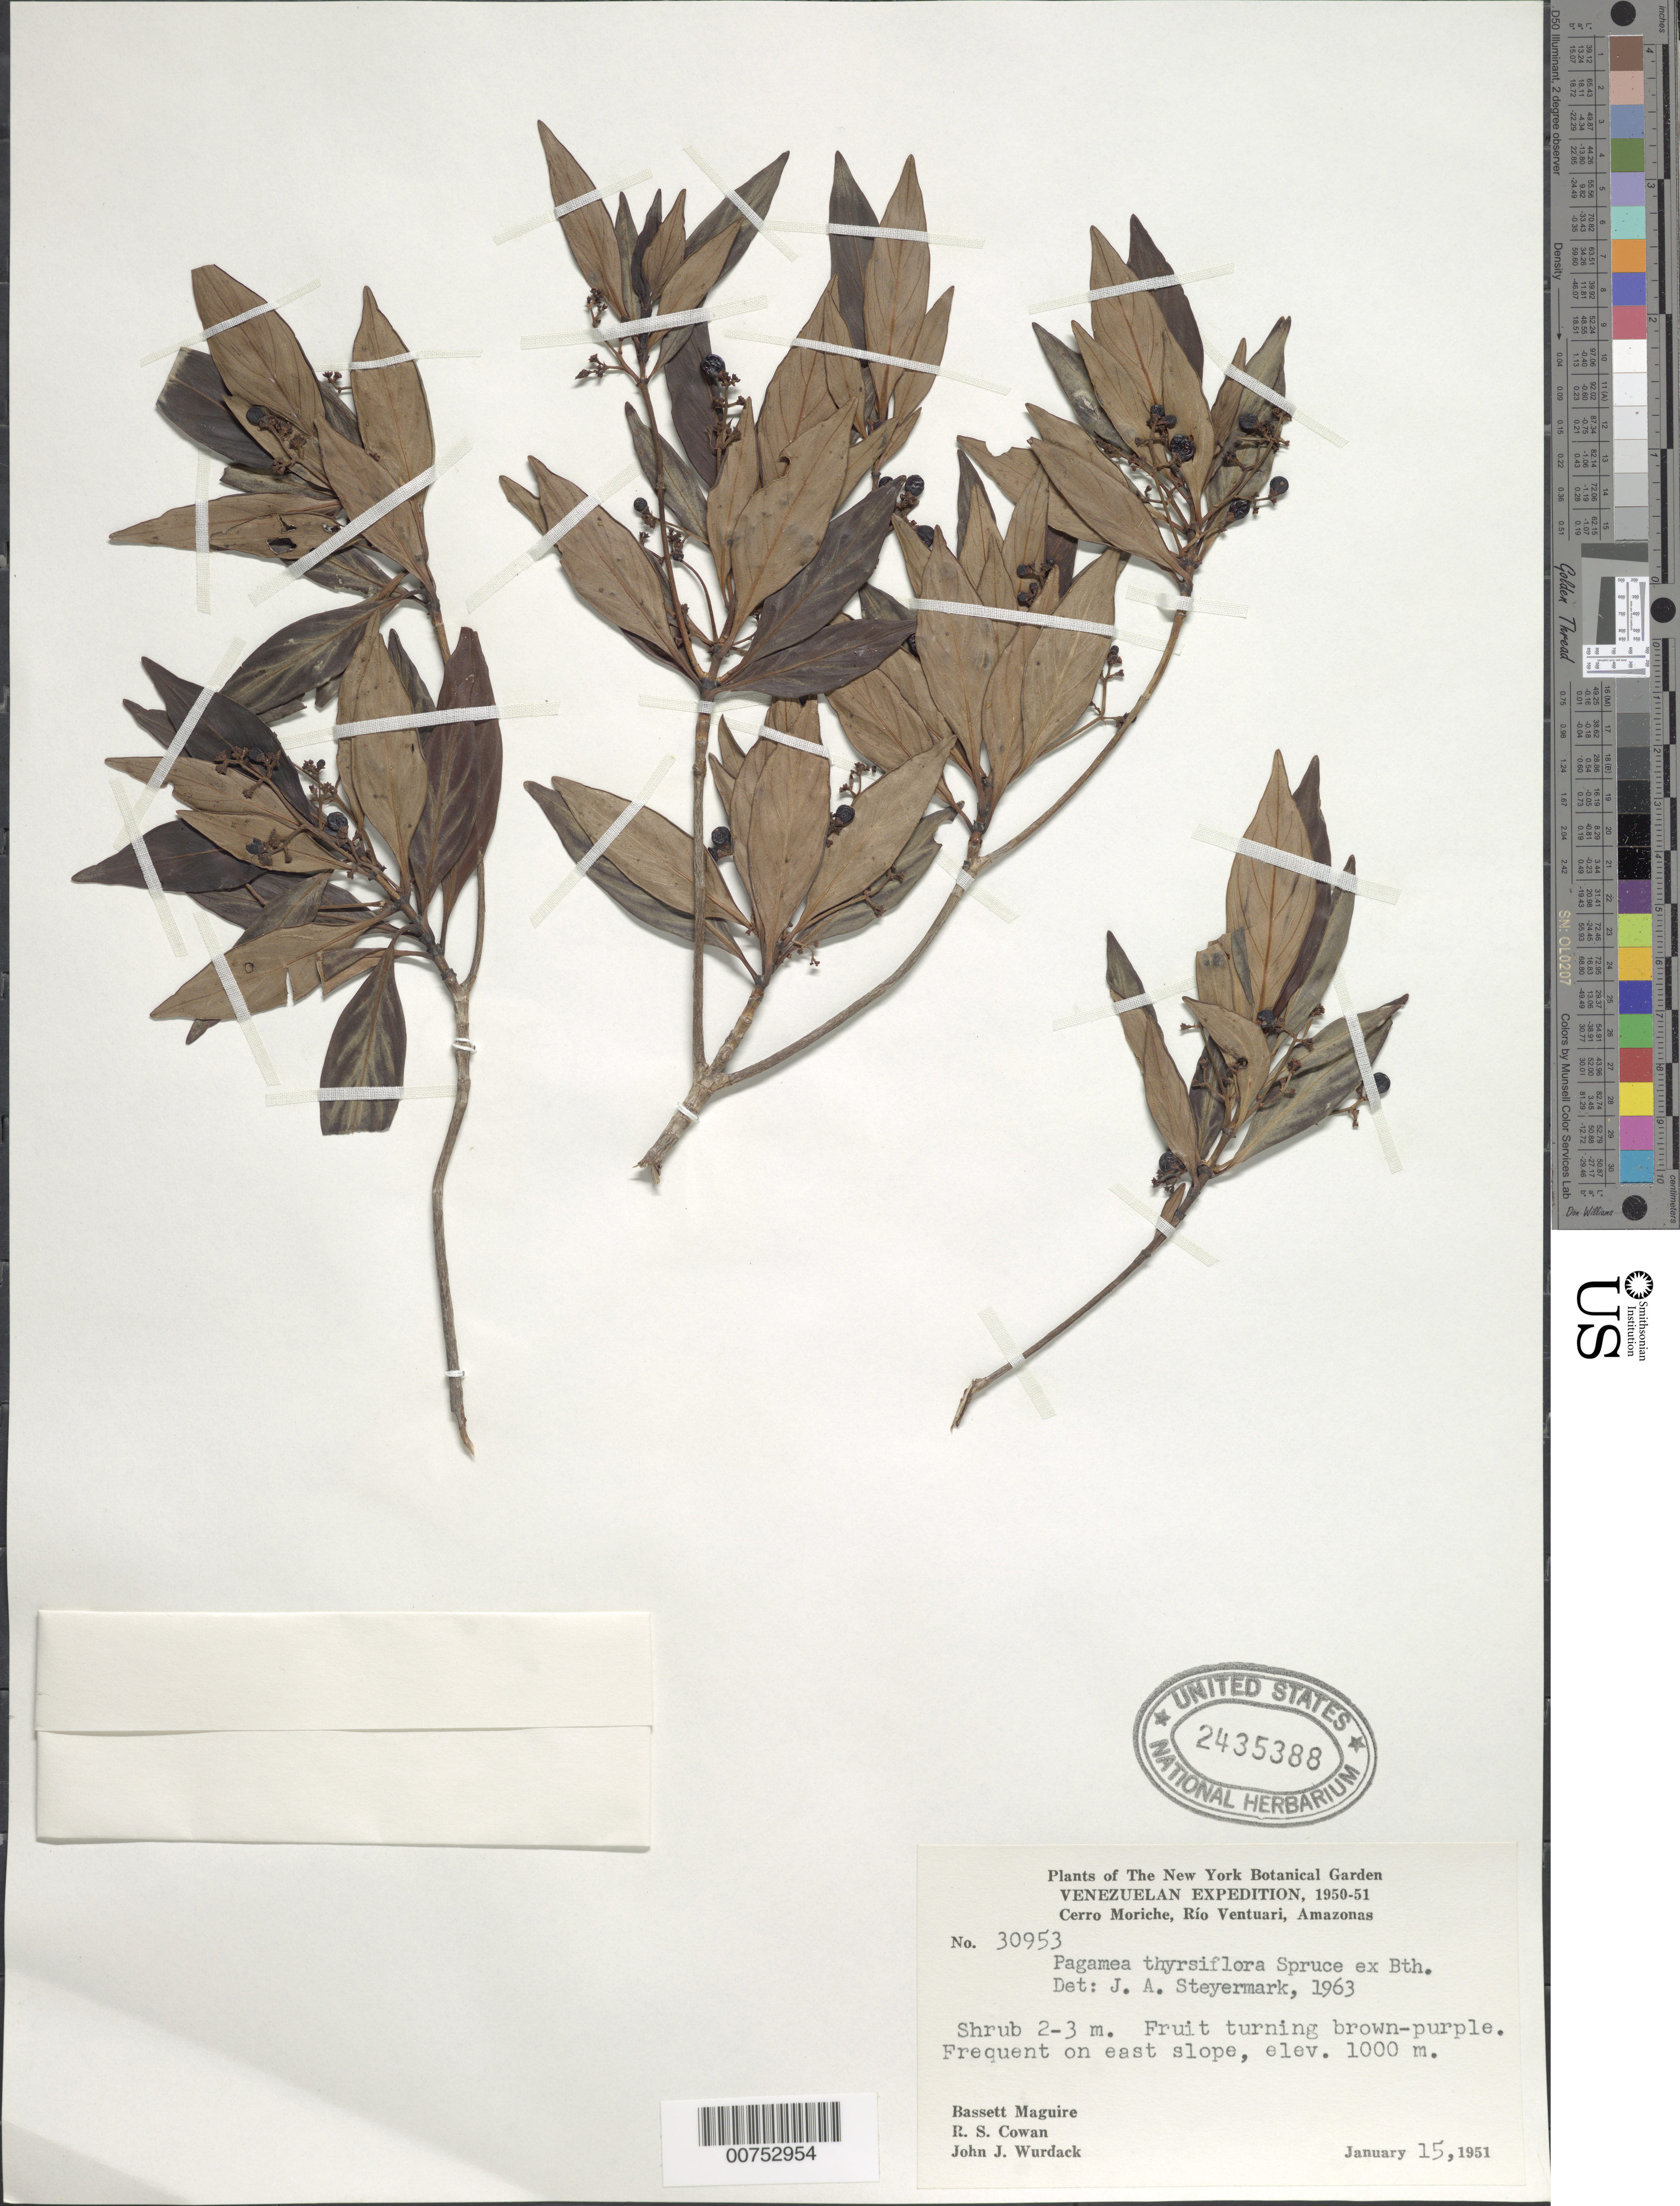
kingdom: Plantae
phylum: Tracheophyta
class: Magnoliopsida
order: Gentianales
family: Rubiaceae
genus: Pagamea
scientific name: Pagamea thyrsiflora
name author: Spruce ex Benth.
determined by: Steyermark, Julian A., (VEN)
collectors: B. Maguire, R. S. Cowan & J. J. Wurdack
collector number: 30953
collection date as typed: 15-Jan-51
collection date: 1951-01-15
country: Venezuela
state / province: Amazonas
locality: Cerro Moriche, Río Ventuari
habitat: East slopes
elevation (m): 1000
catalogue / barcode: US 2435388